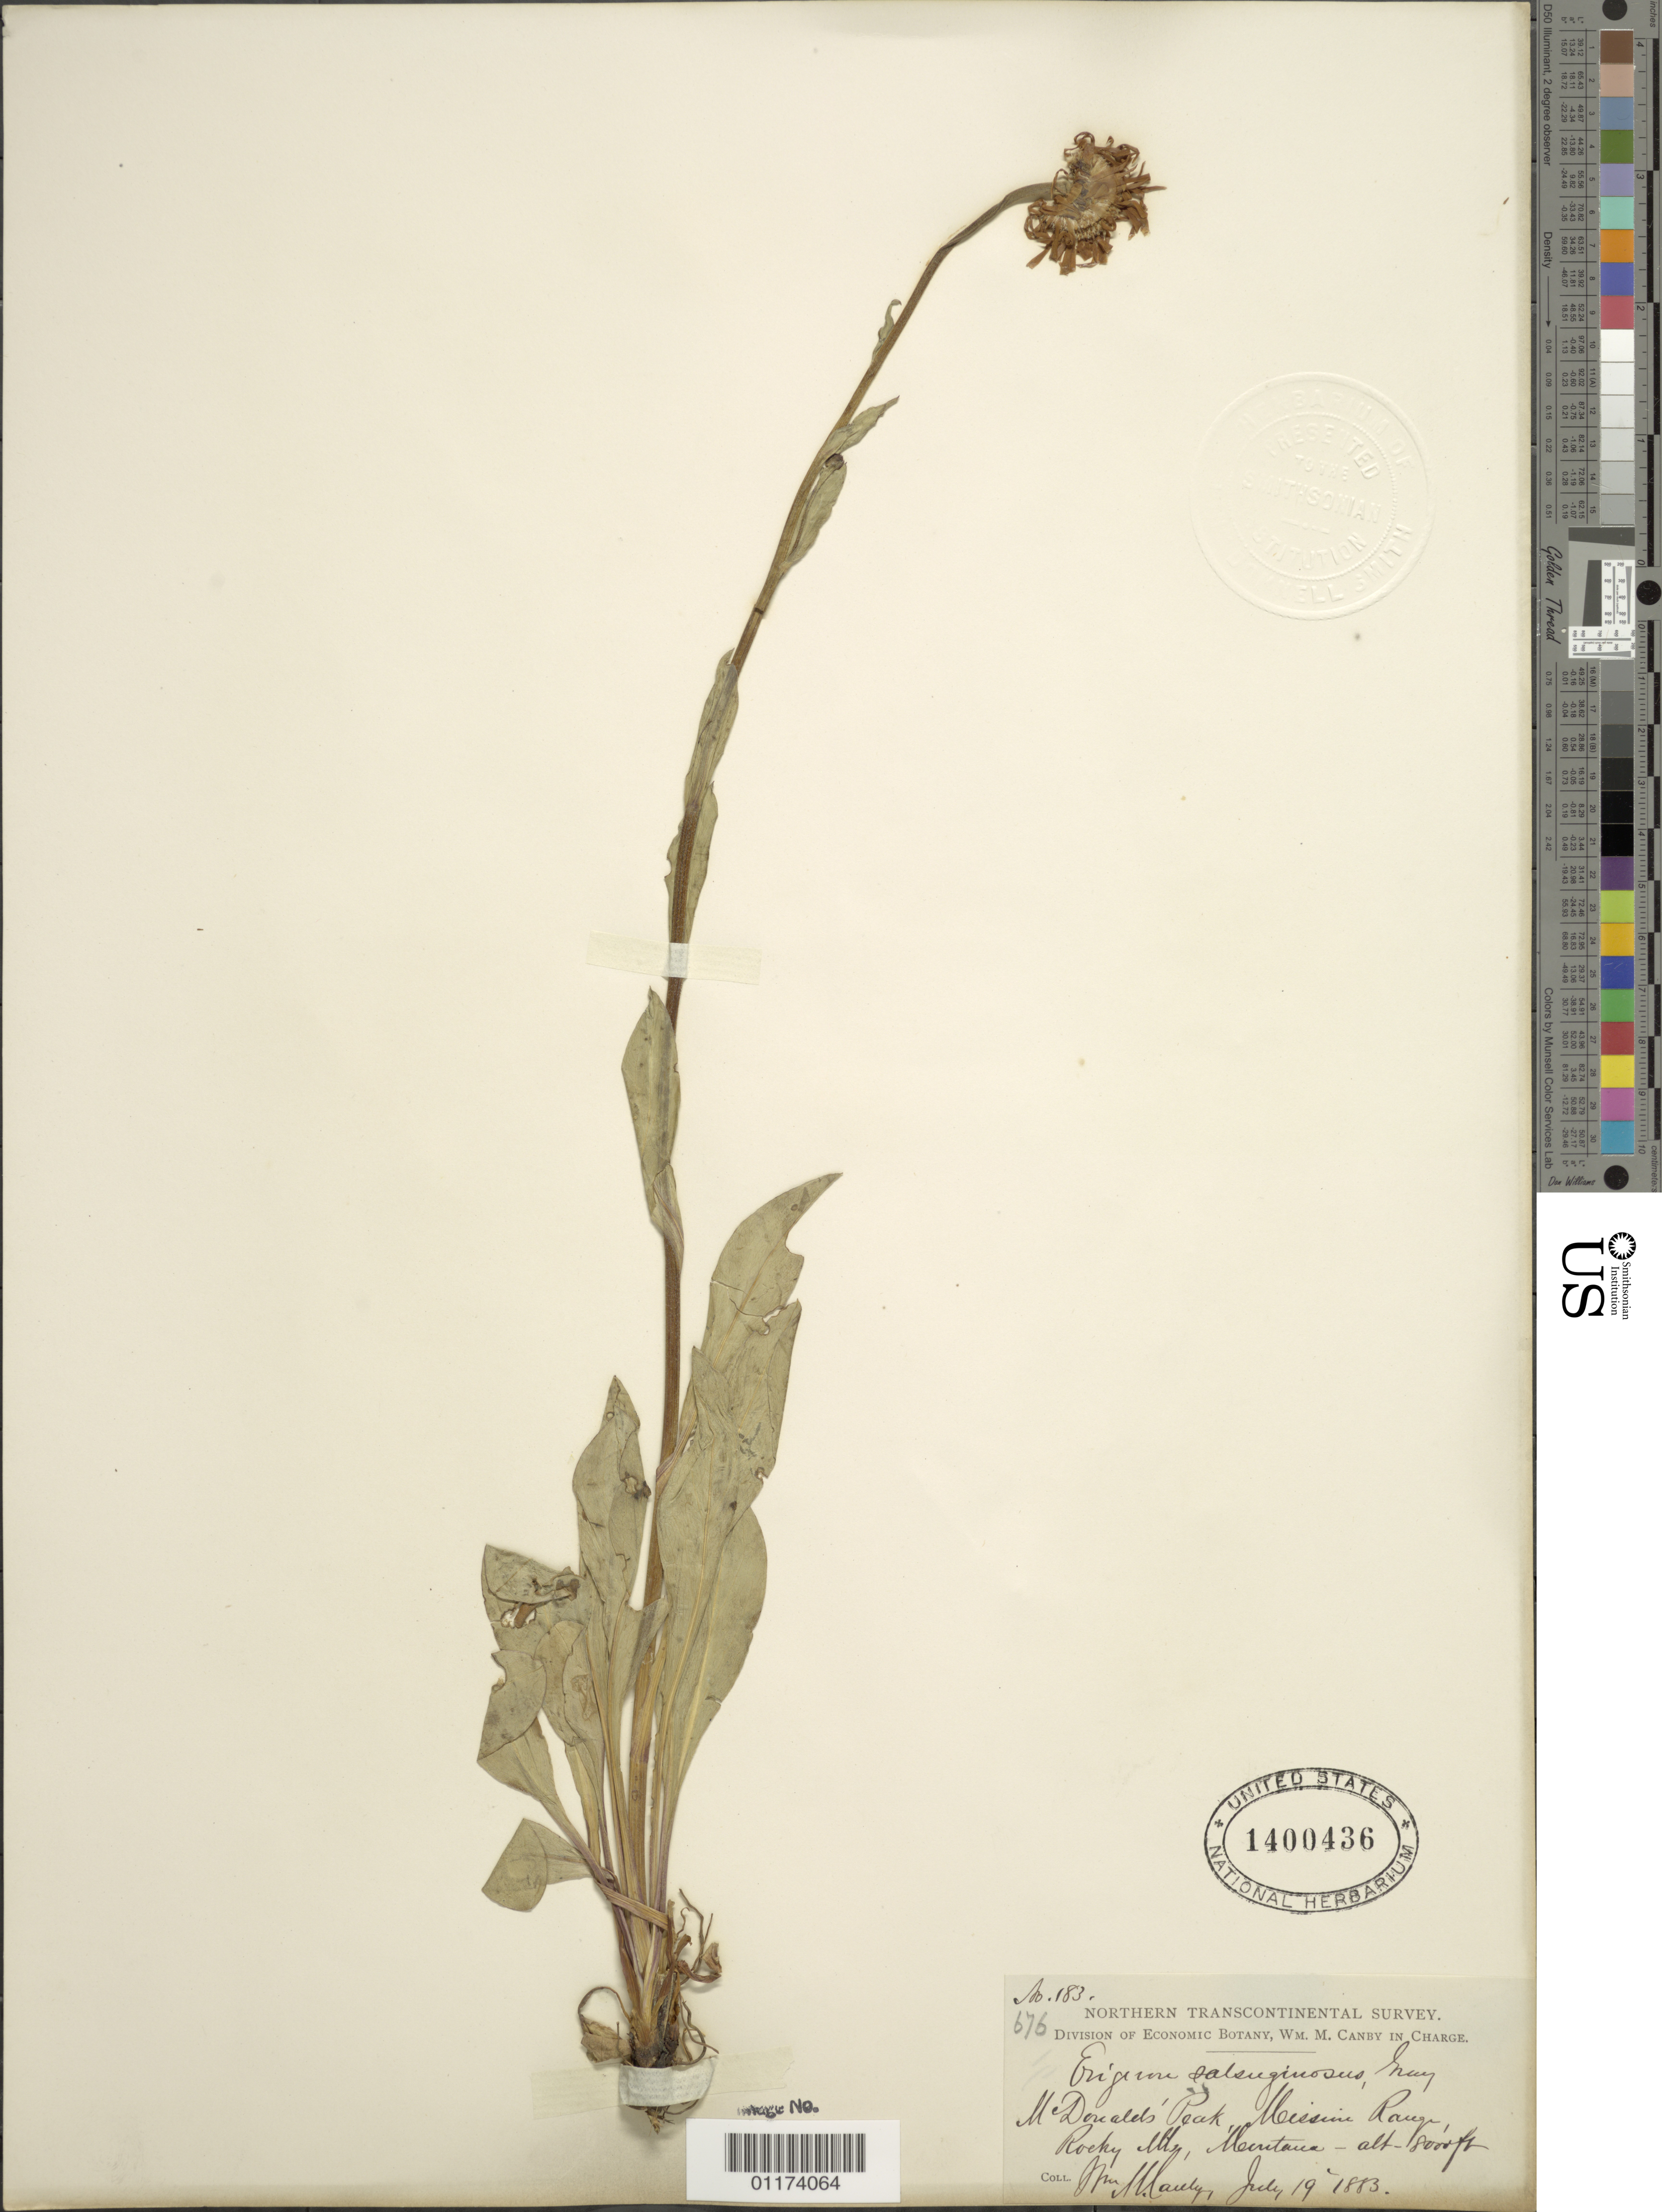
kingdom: Plantae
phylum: Tracheophyta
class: Magnoliopsida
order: Asterales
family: Asteraceae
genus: Erigeron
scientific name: Erigeron salsuginosus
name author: (Richardson ex R. Br.) A. Gray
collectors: W. M. Canby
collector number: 183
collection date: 1883-07-19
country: United States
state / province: Montana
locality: McDonald's Peak, Mission Range, Rocky Mts.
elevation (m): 2438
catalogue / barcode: US 1400436